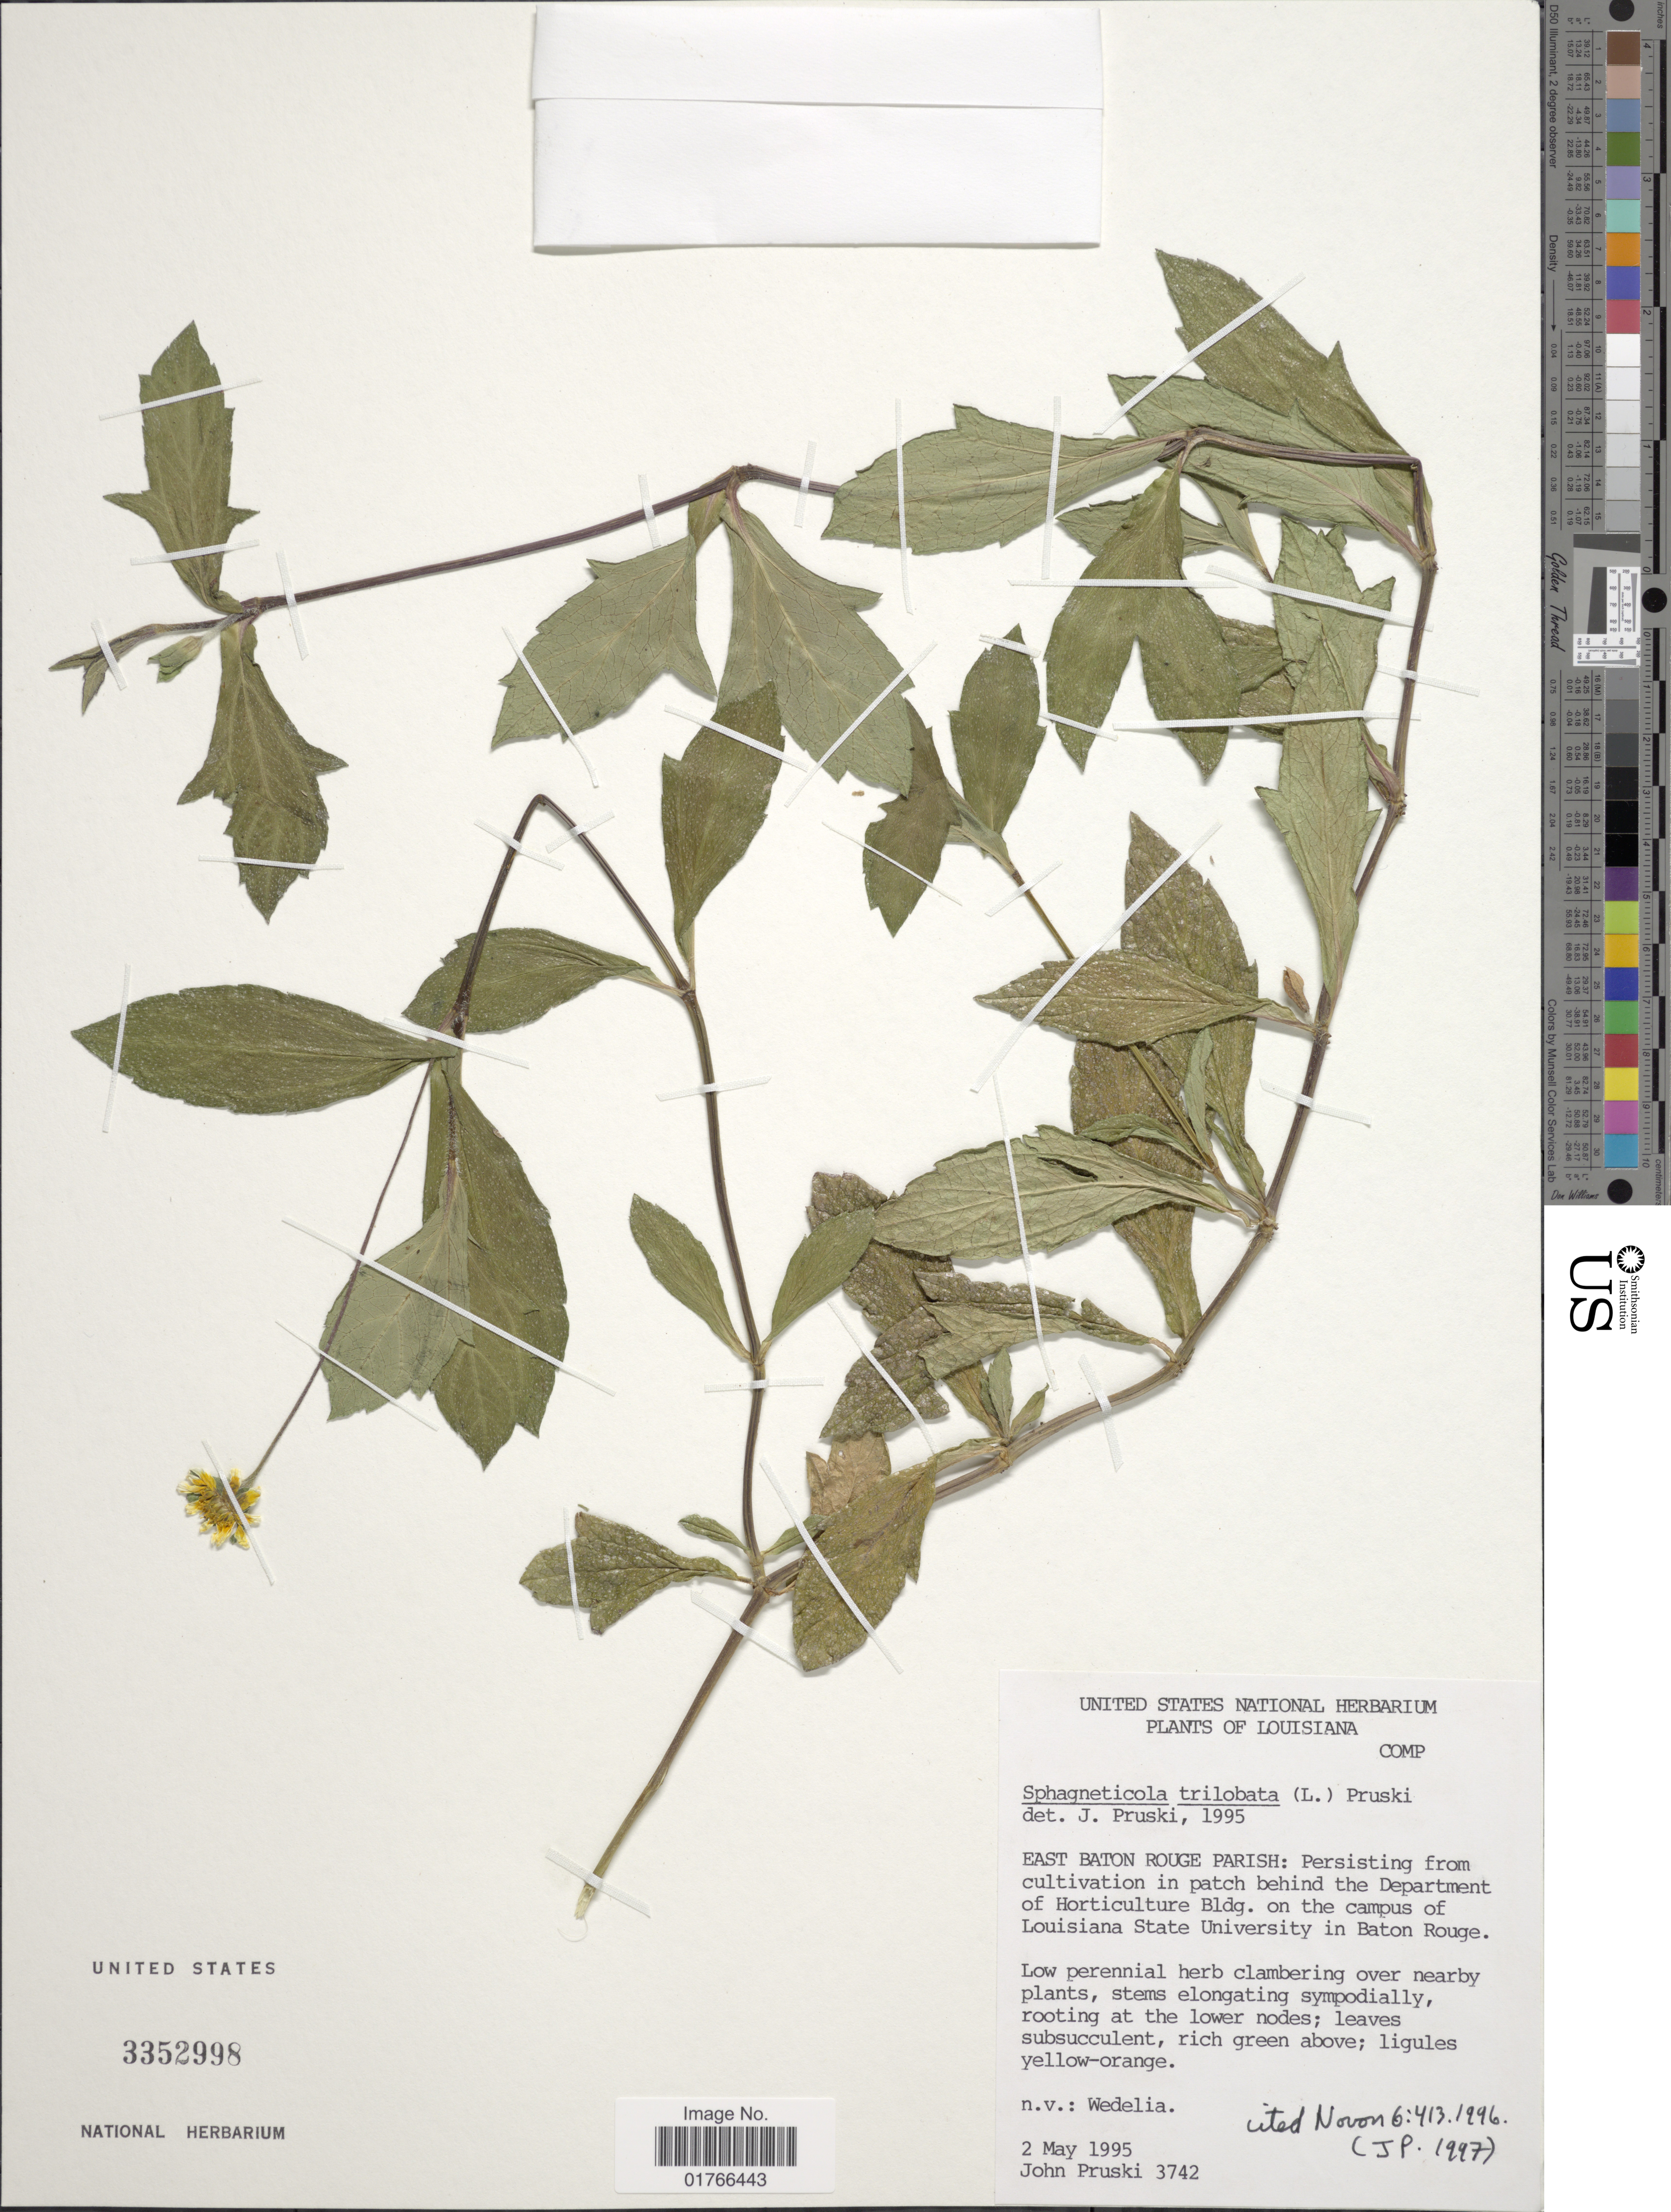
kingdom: Plantae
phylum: Tracheophyta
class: Magnoliopsida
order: Asterales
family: Asteraceae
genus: Sphagneticola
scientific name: Sphagneticola trilobata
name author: (L.) Pruski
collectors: J. F. Pruski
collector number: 3742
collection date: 1995-05-02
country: United States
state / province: Louisiana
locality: East Baton Rouge Parish, in patch behind the Department of Horticulture Bldg. on the campus of Louisiana State University in Baton Rouge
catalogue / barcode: US 3352998